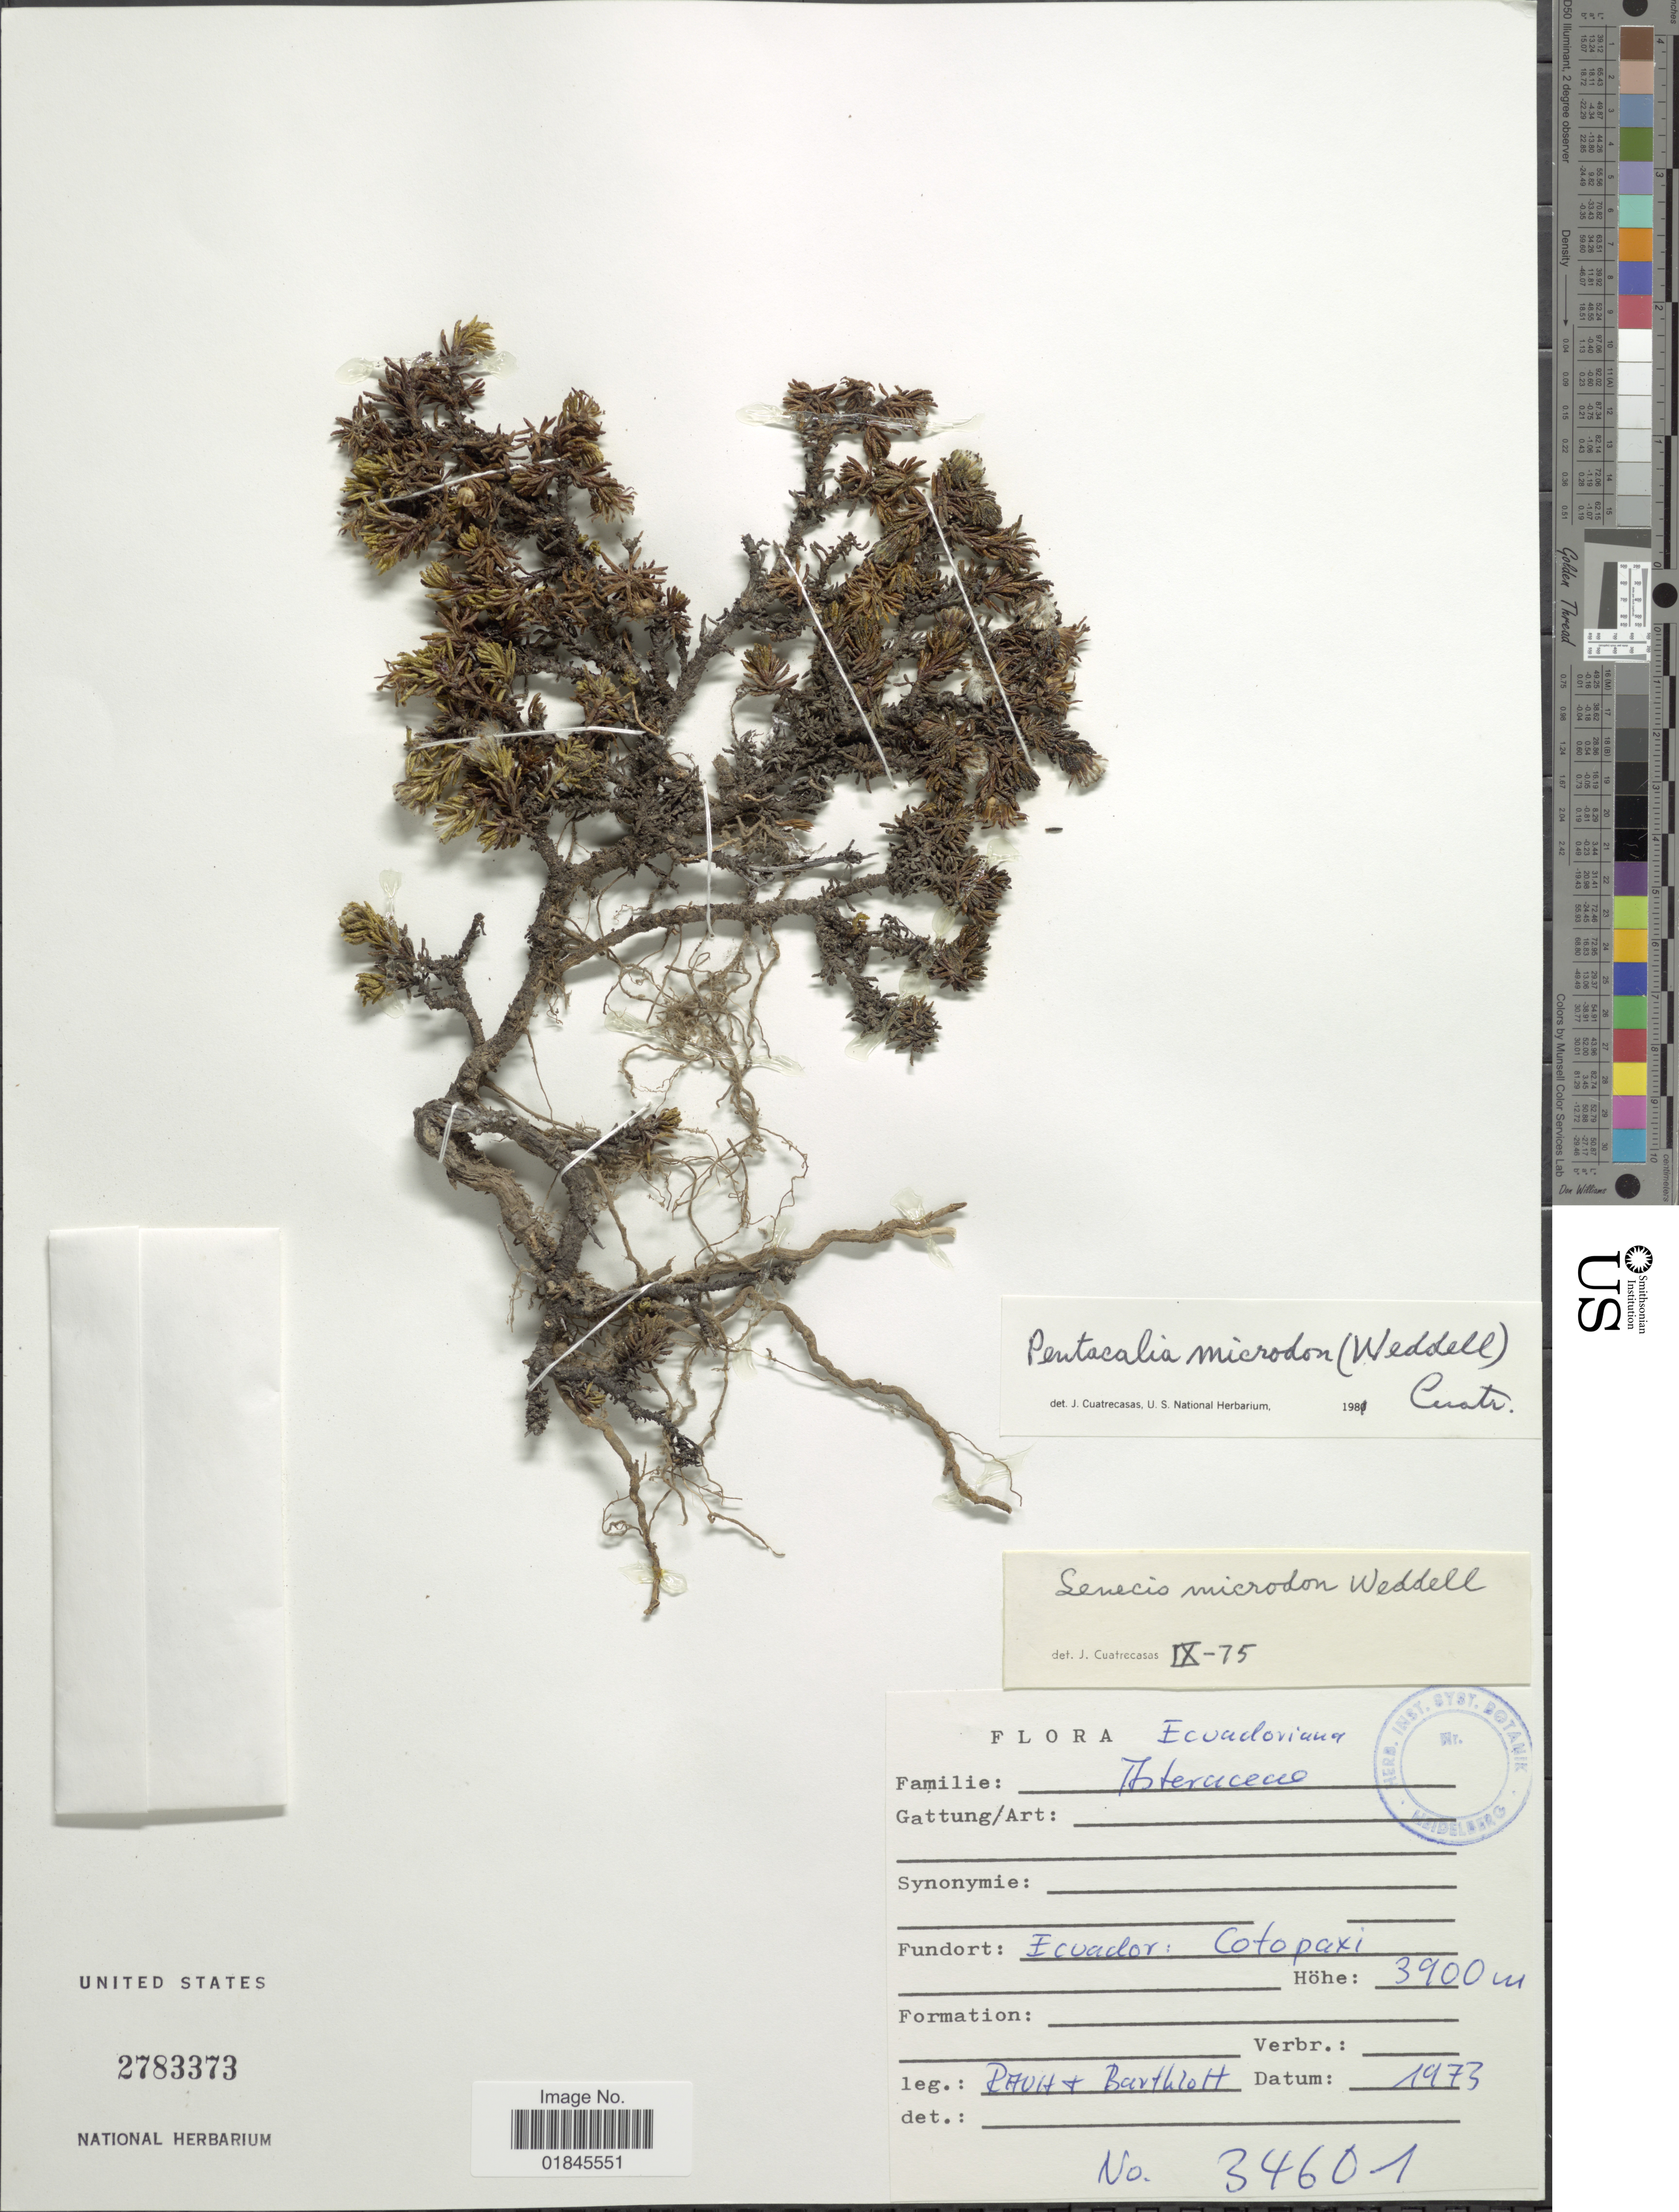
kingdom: Plantae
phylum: Tracheophyta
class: Magnoliopsida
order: Asterales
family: Asteraceae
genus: Pentacalia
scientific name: Pentacalia microdon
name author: (Wedd.) Cuatrec.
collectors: Raoh & Barthlott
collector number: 34601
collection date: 1973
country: Ecuador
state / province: Cotopaxi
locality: Ecuador: Cotopaxi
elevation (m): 3900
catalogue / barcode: US 2783373